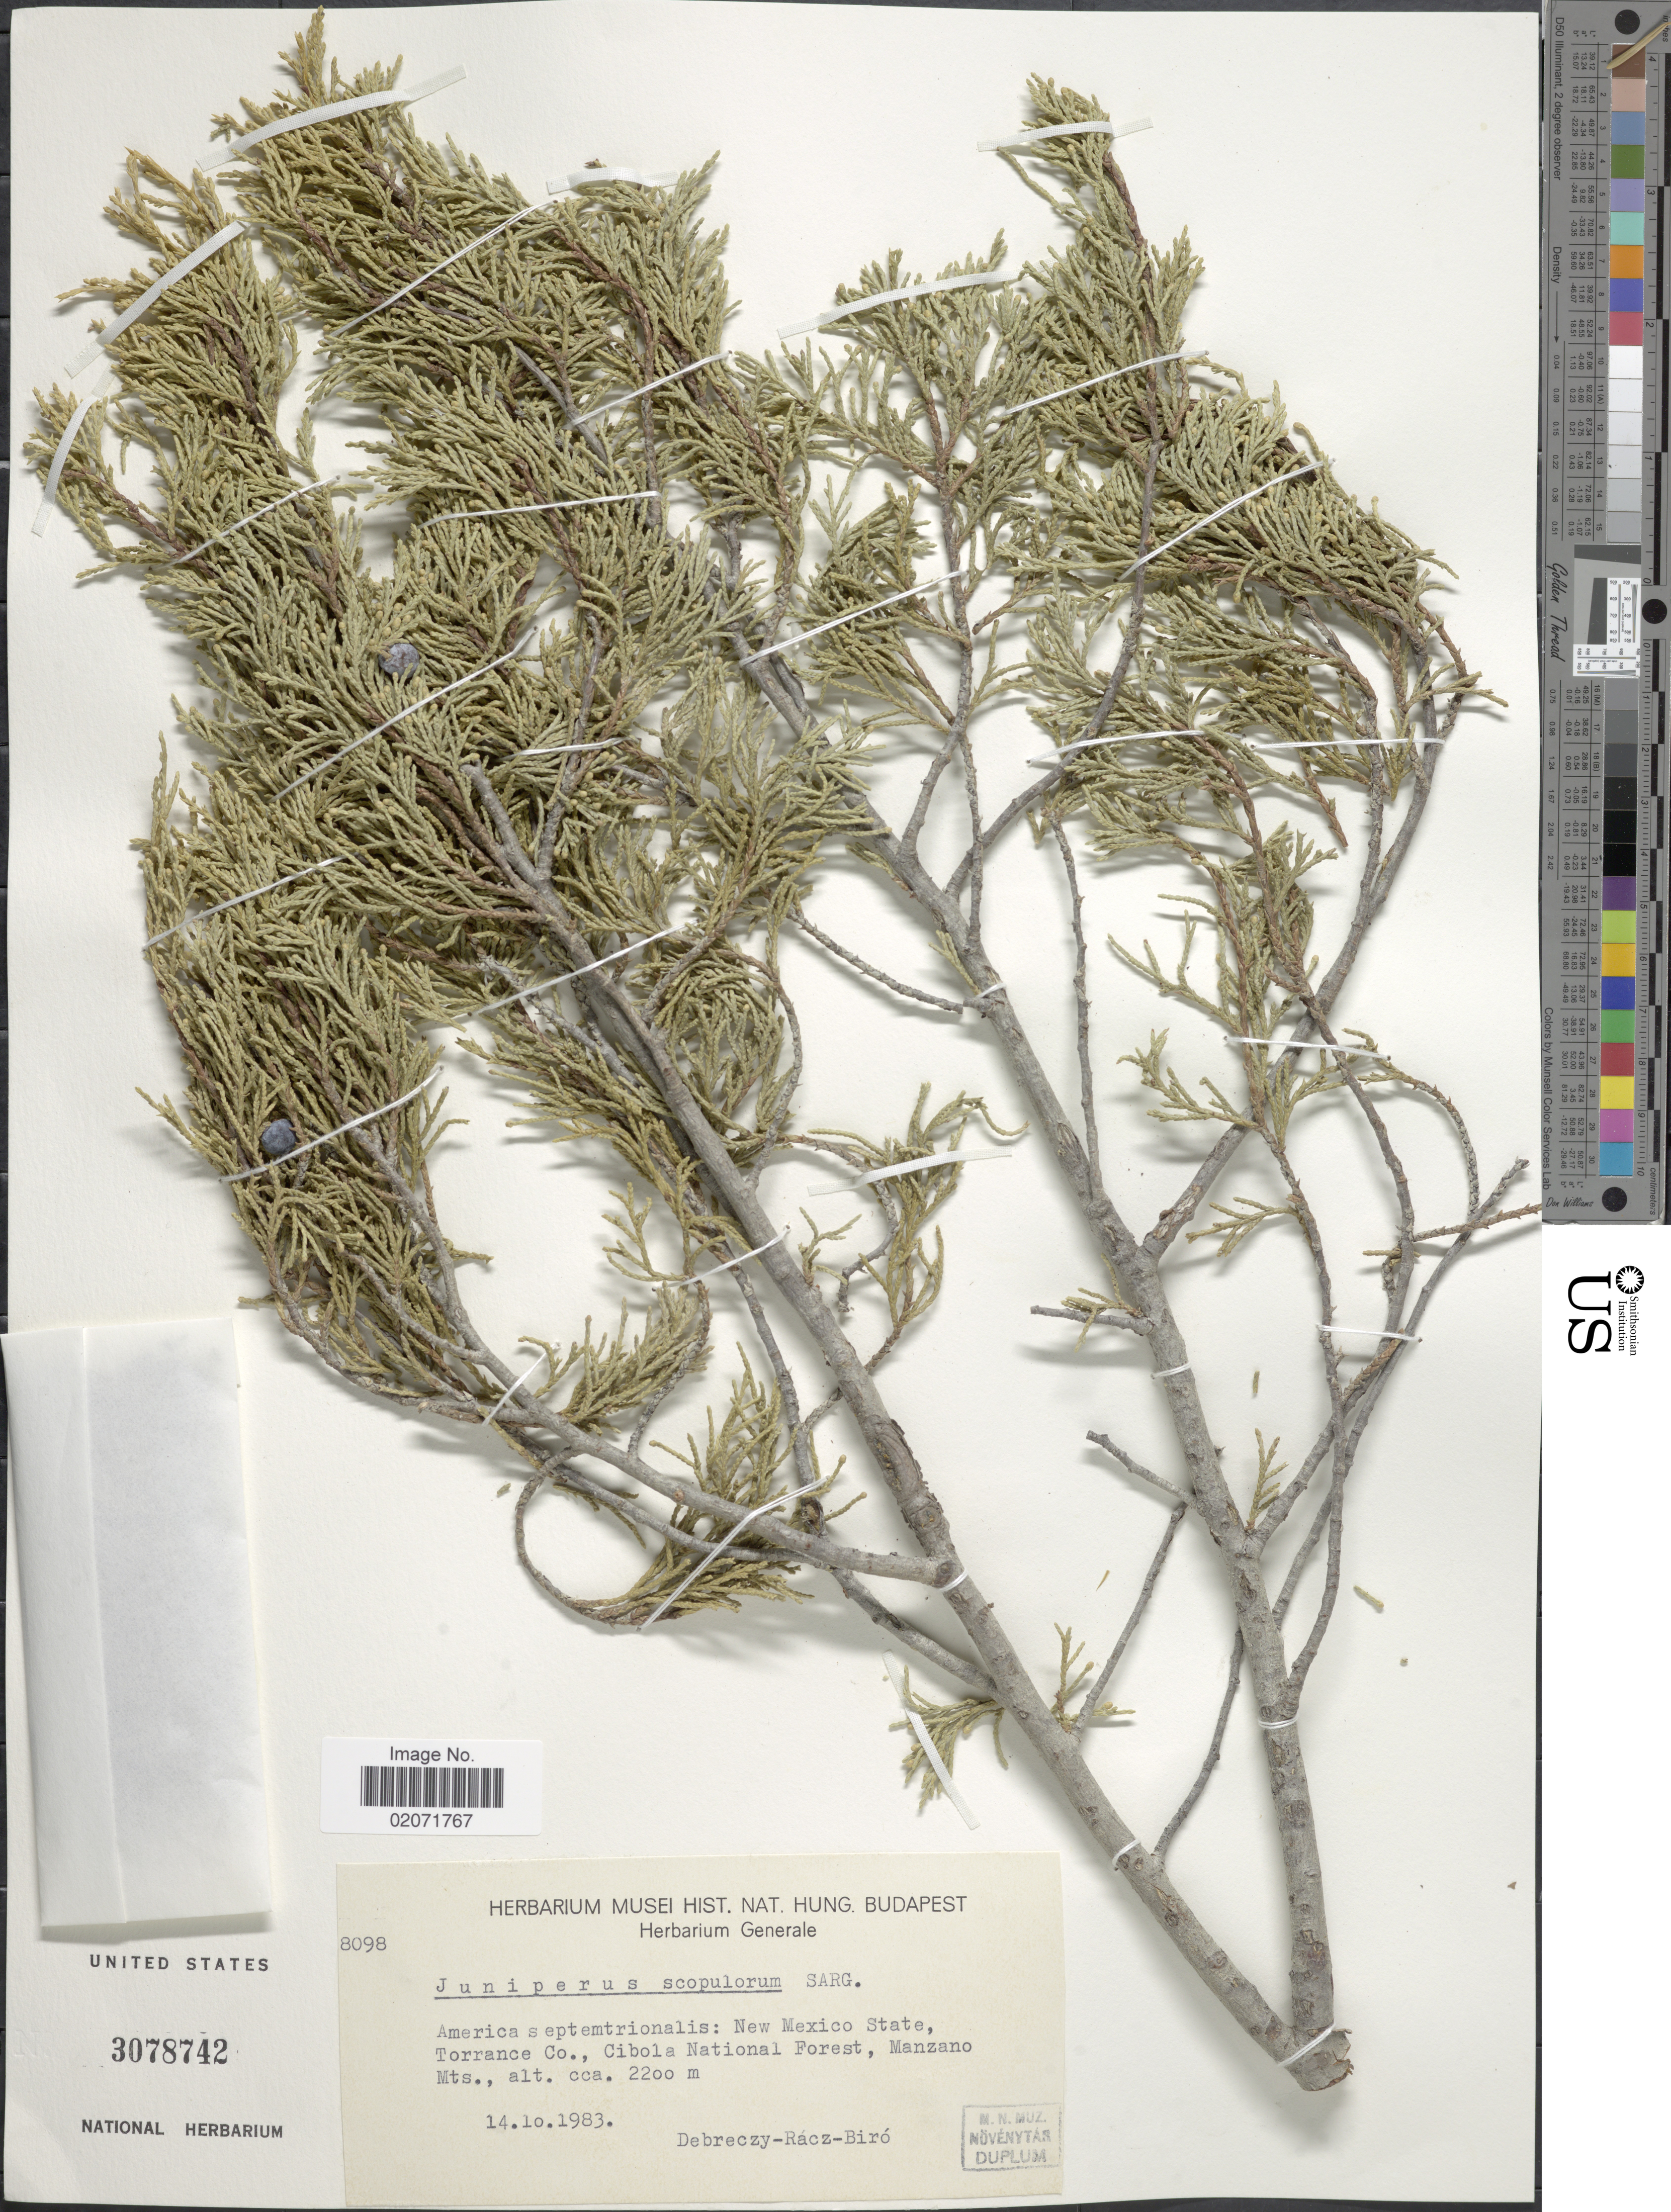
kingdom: Plantae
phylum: Tracheophyta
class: Pinopsida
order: Pinales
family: Cupressaceae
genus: Juniperus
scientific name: Juniperus scopulorum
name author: Sarg.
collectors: Debreczy, Rácz & Biro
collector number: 8098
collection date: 1983-10-14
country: United States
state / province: New Mexico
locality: America septemtrionalis: Torrance Co., Cibola National Forest, Manzano Mts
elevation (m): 2200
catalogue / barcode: US 3078742